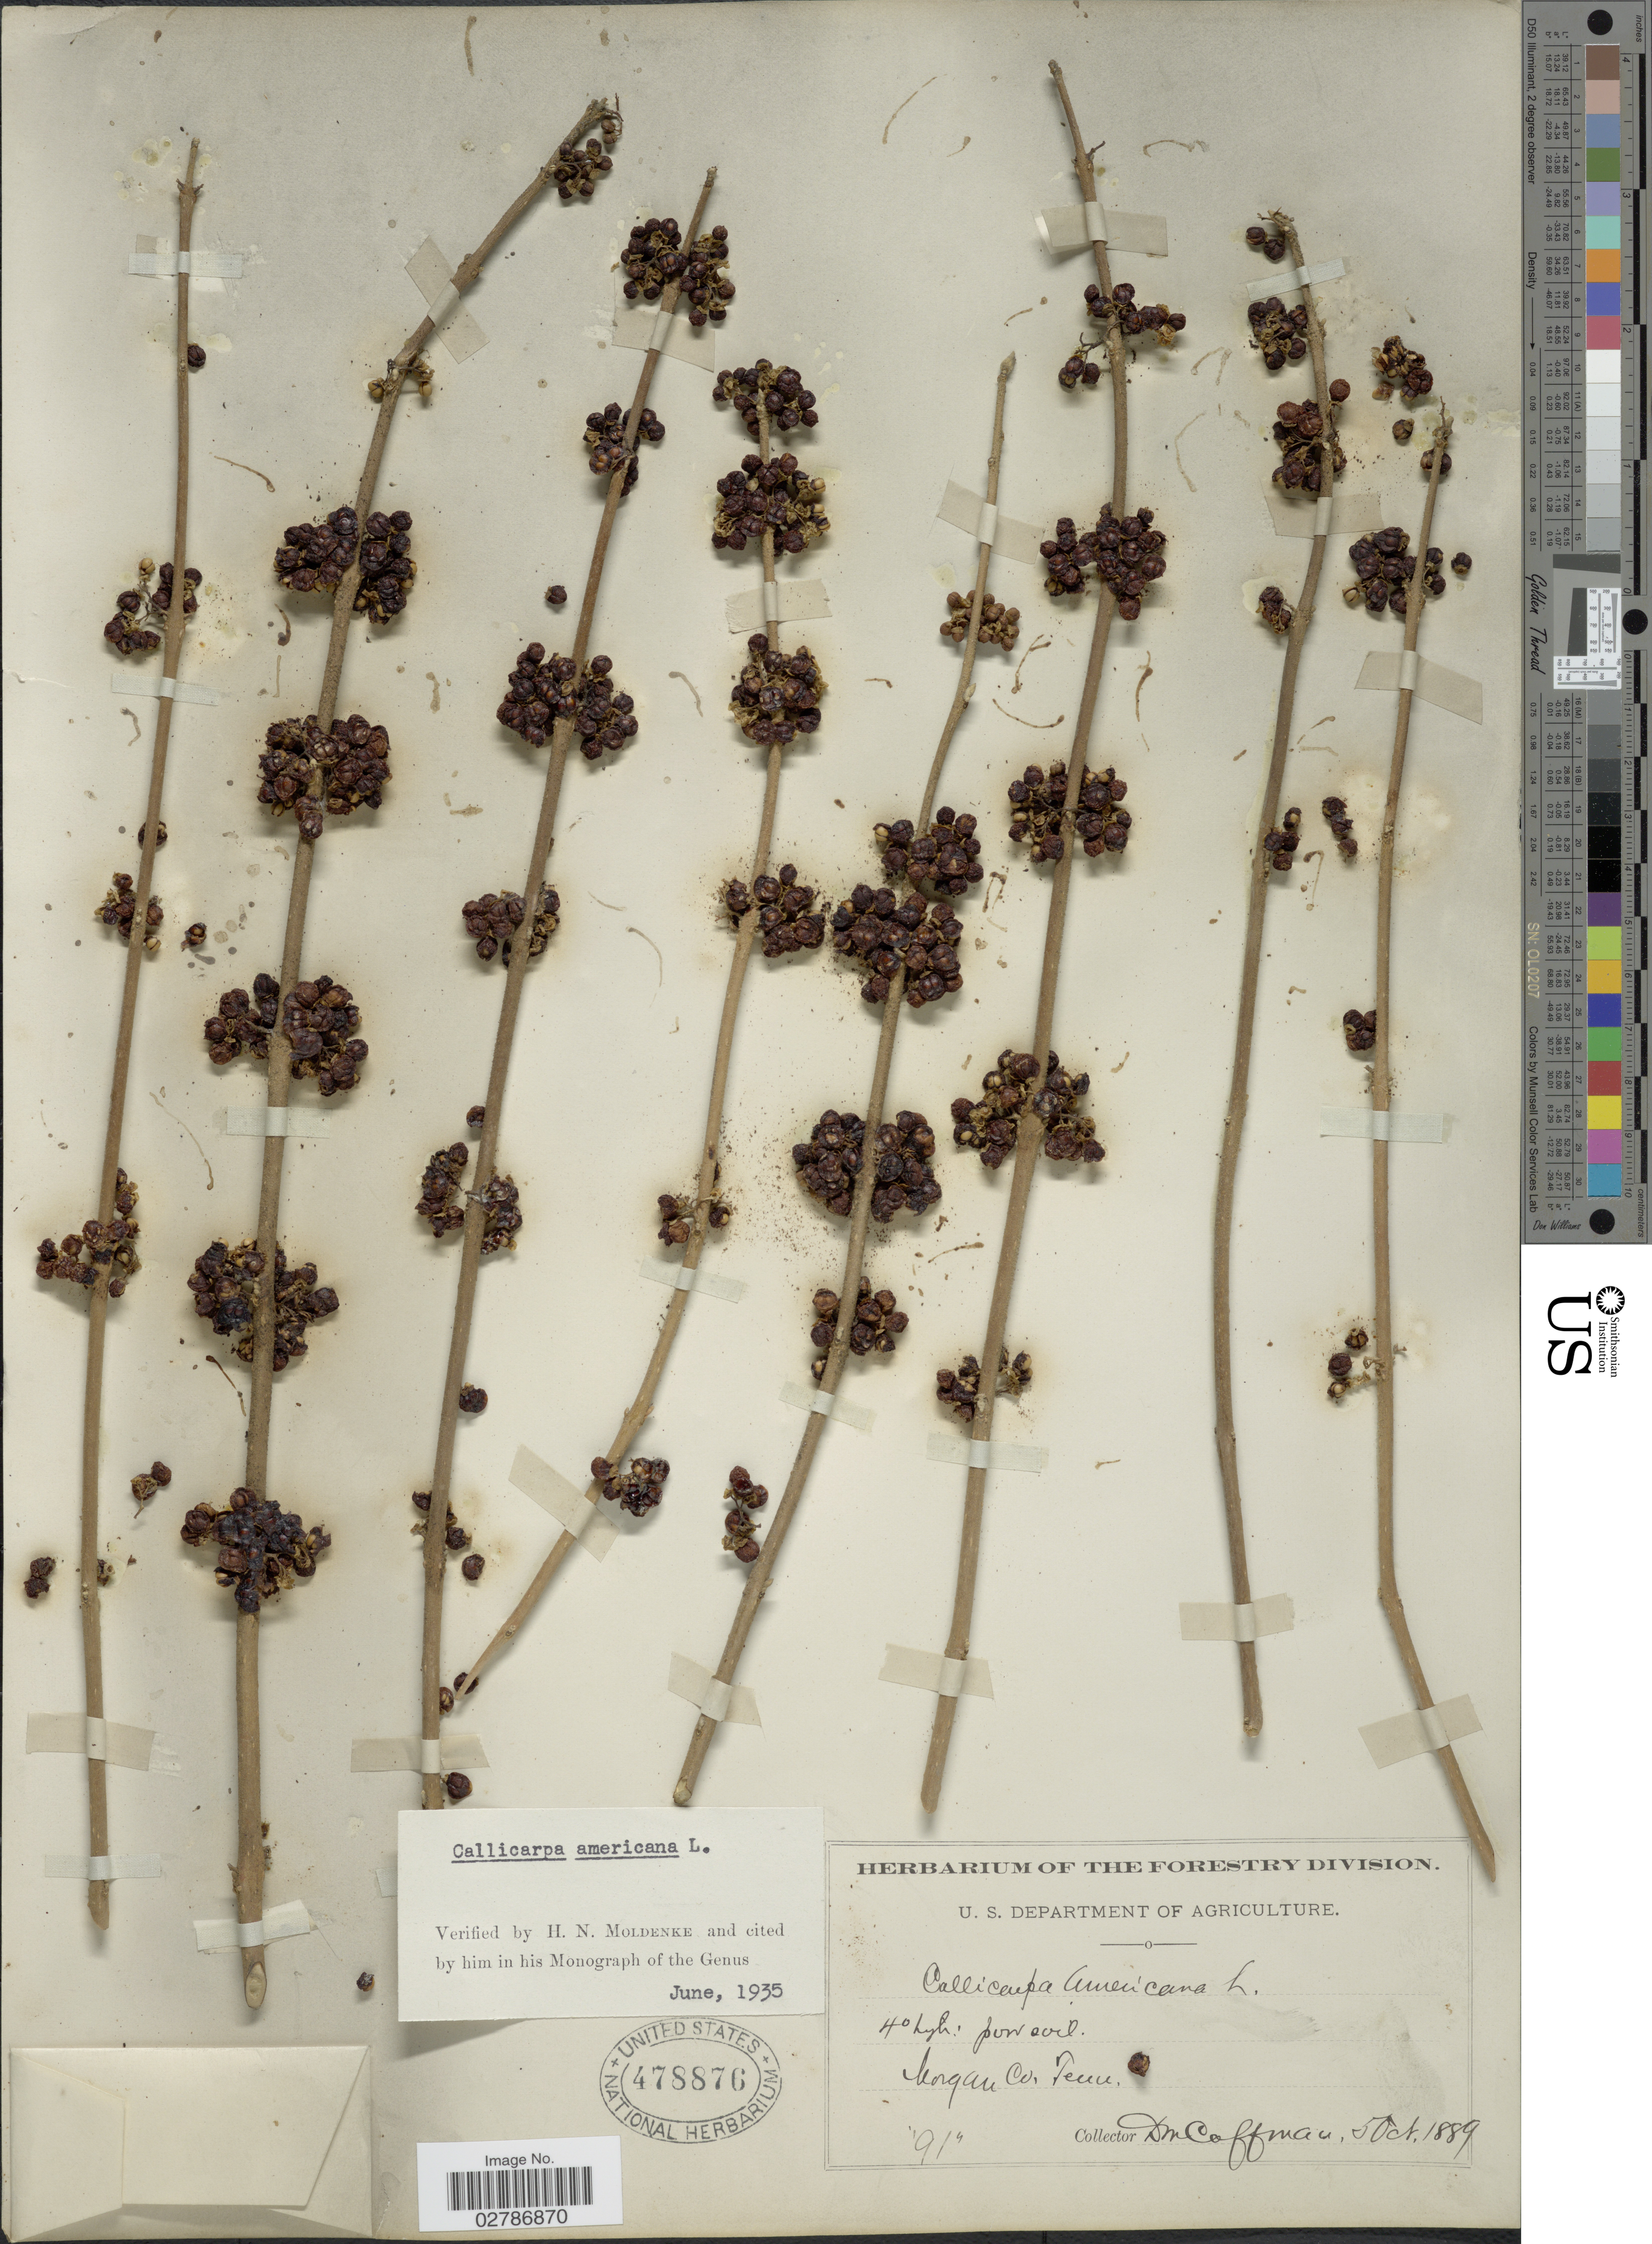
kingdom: Plantae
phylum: Tracheophyta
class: Magnoliopsida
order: Lamiales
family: Lamiaceae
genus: Callicarpa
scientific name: Callicarpa americana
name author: L.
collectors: D. M. Coffman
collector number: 91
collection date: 1889-10-05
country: United States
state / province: Tennessee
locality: Morgan Co.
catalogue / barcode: US 478876